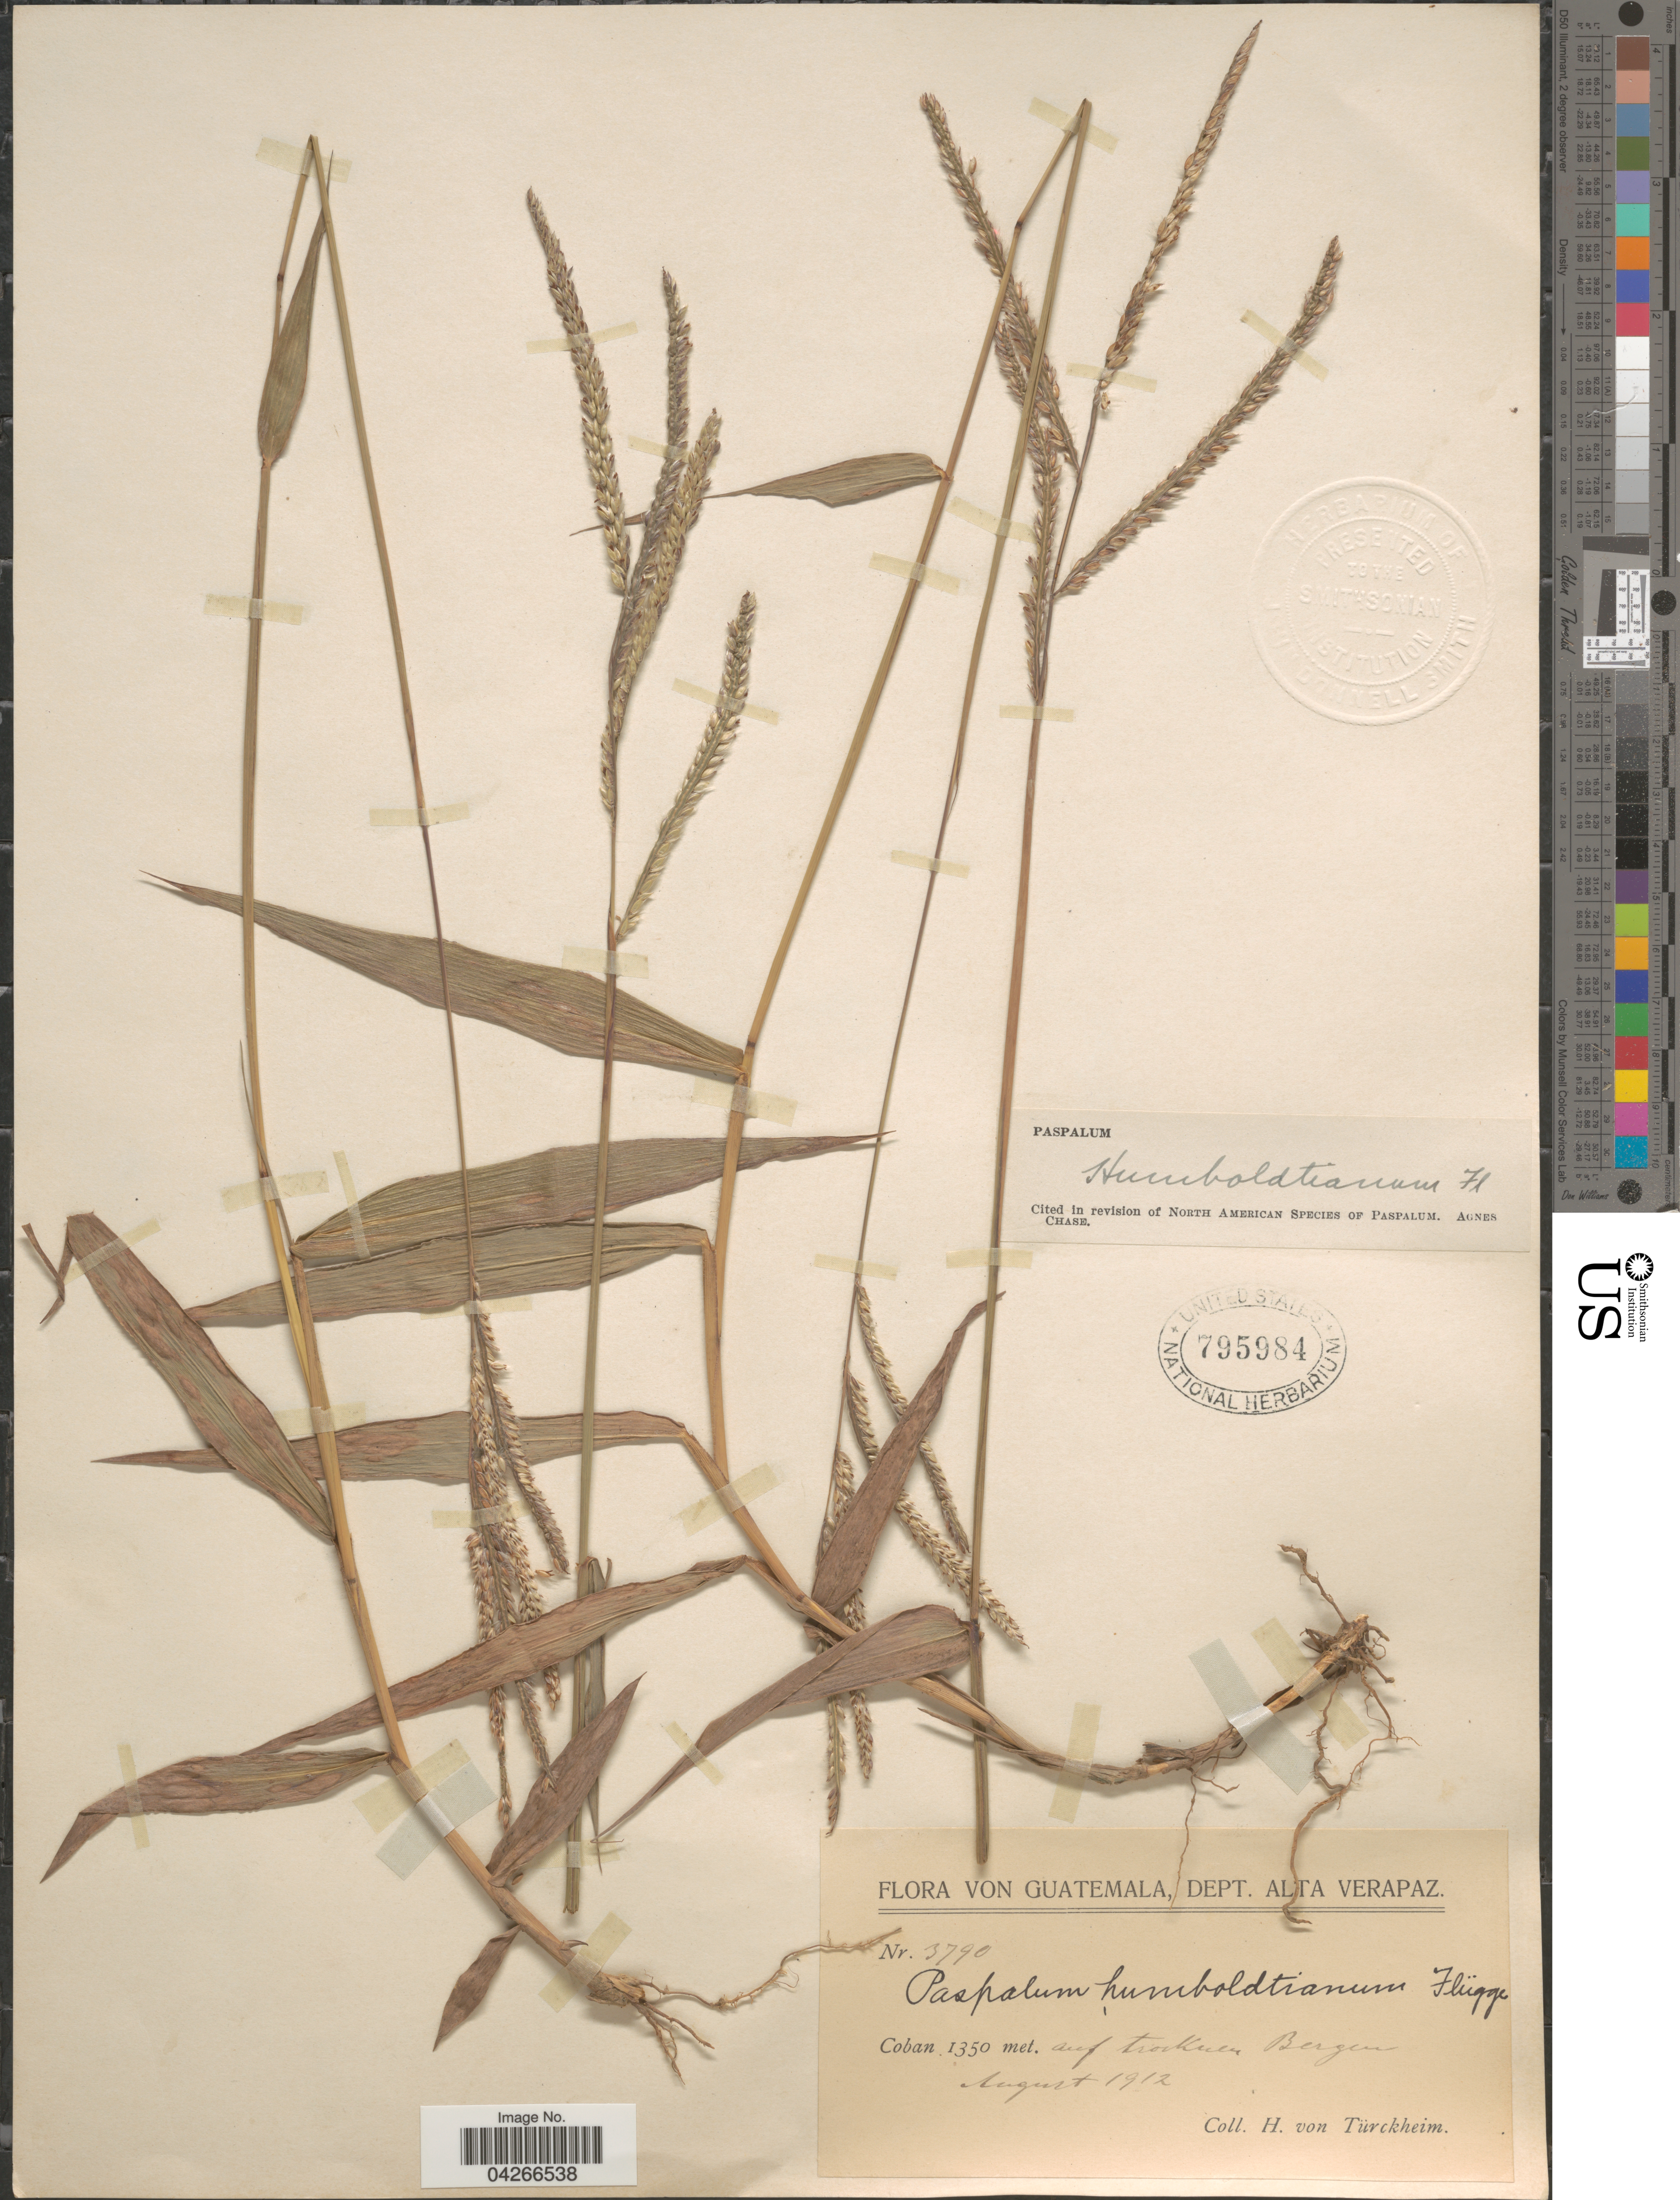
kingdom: Plantae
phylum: Tracheophyta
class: Liliopsida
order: Poales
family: Poaceae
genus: Paspalum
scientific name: Paspalum humboldtianum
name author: Flüggé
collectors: H. von Türckheim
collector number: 3790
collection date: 1912-08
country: Guatemala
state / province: Alta Verapaz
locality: Dept. Alta Verapaz. Coban. Auf trockenen Bergen.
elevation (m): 1350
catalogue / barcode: US 795984